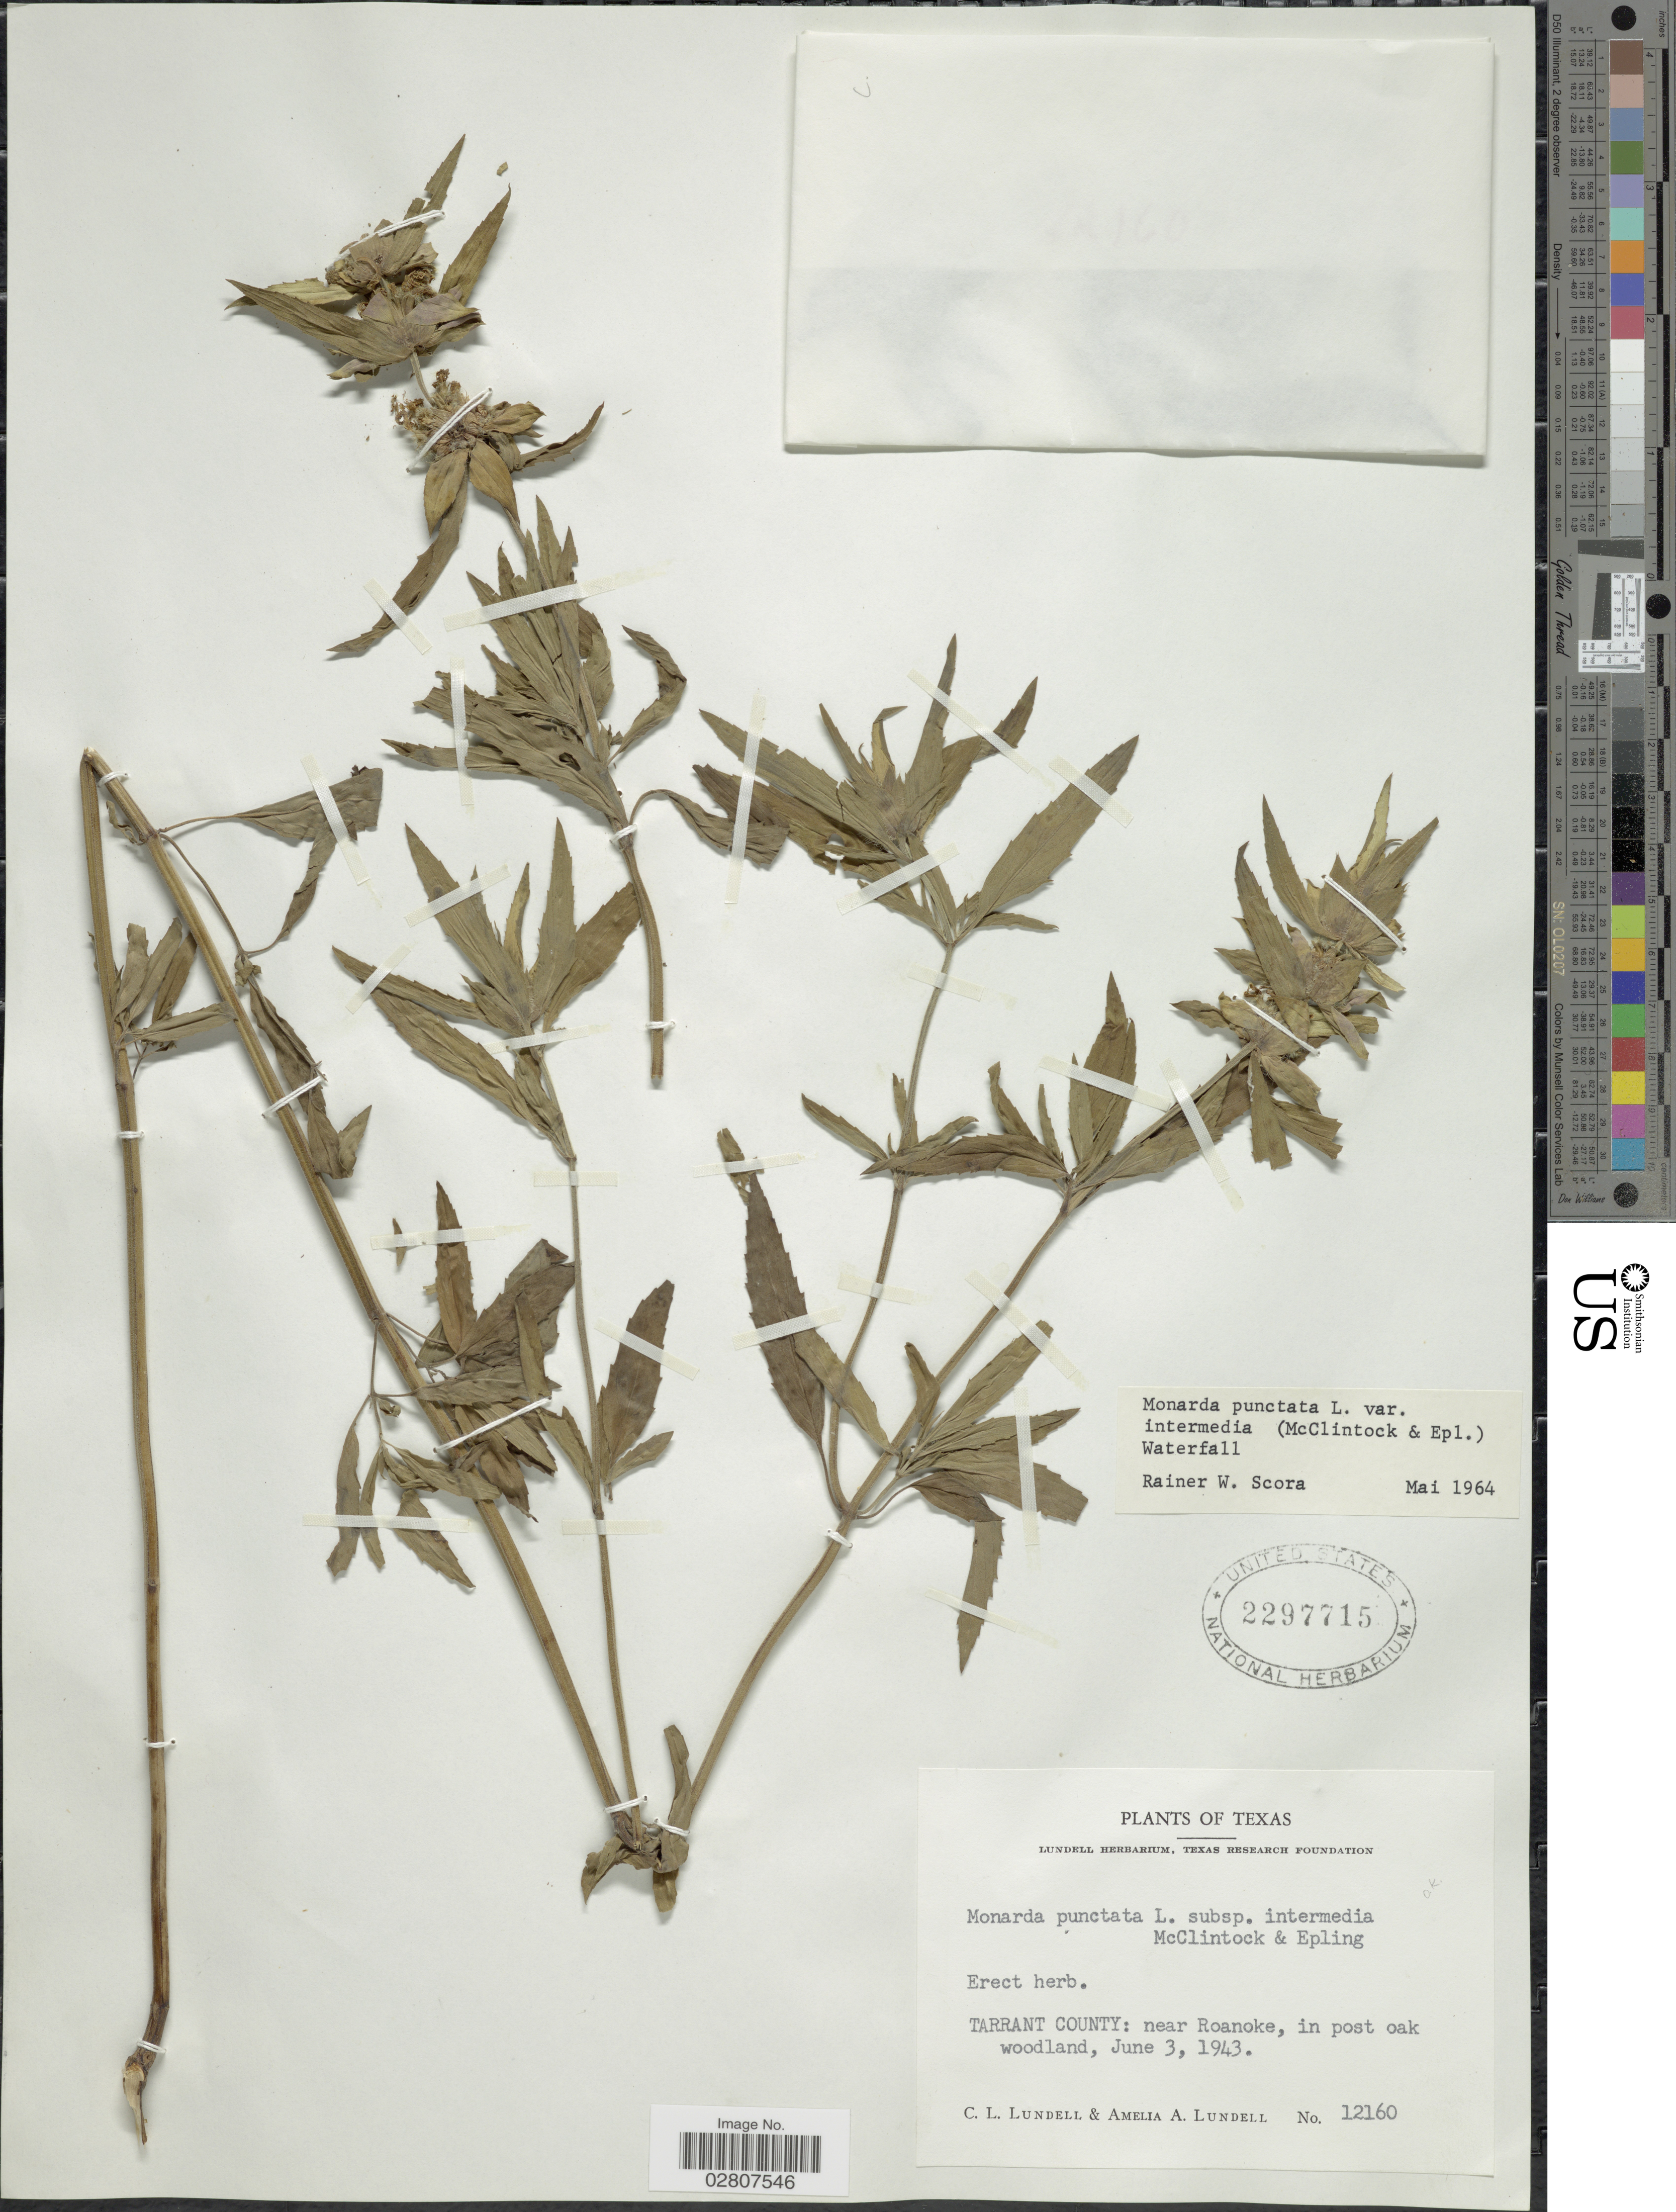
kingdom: Plantae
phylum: Tracheophyta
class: Magnoliopsida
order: Lamiales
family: Lamiaceae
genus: Monarda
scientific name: Monarda punctata var. intermedia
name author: (E. M. McClint. & Epling) Waterf.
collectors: C. L. Lundell & A. A. Lundell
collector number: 12160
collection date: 1943-06-03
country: United States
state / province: Texas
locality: Tarrant County: near Roanoke.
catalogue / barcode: US 2297715